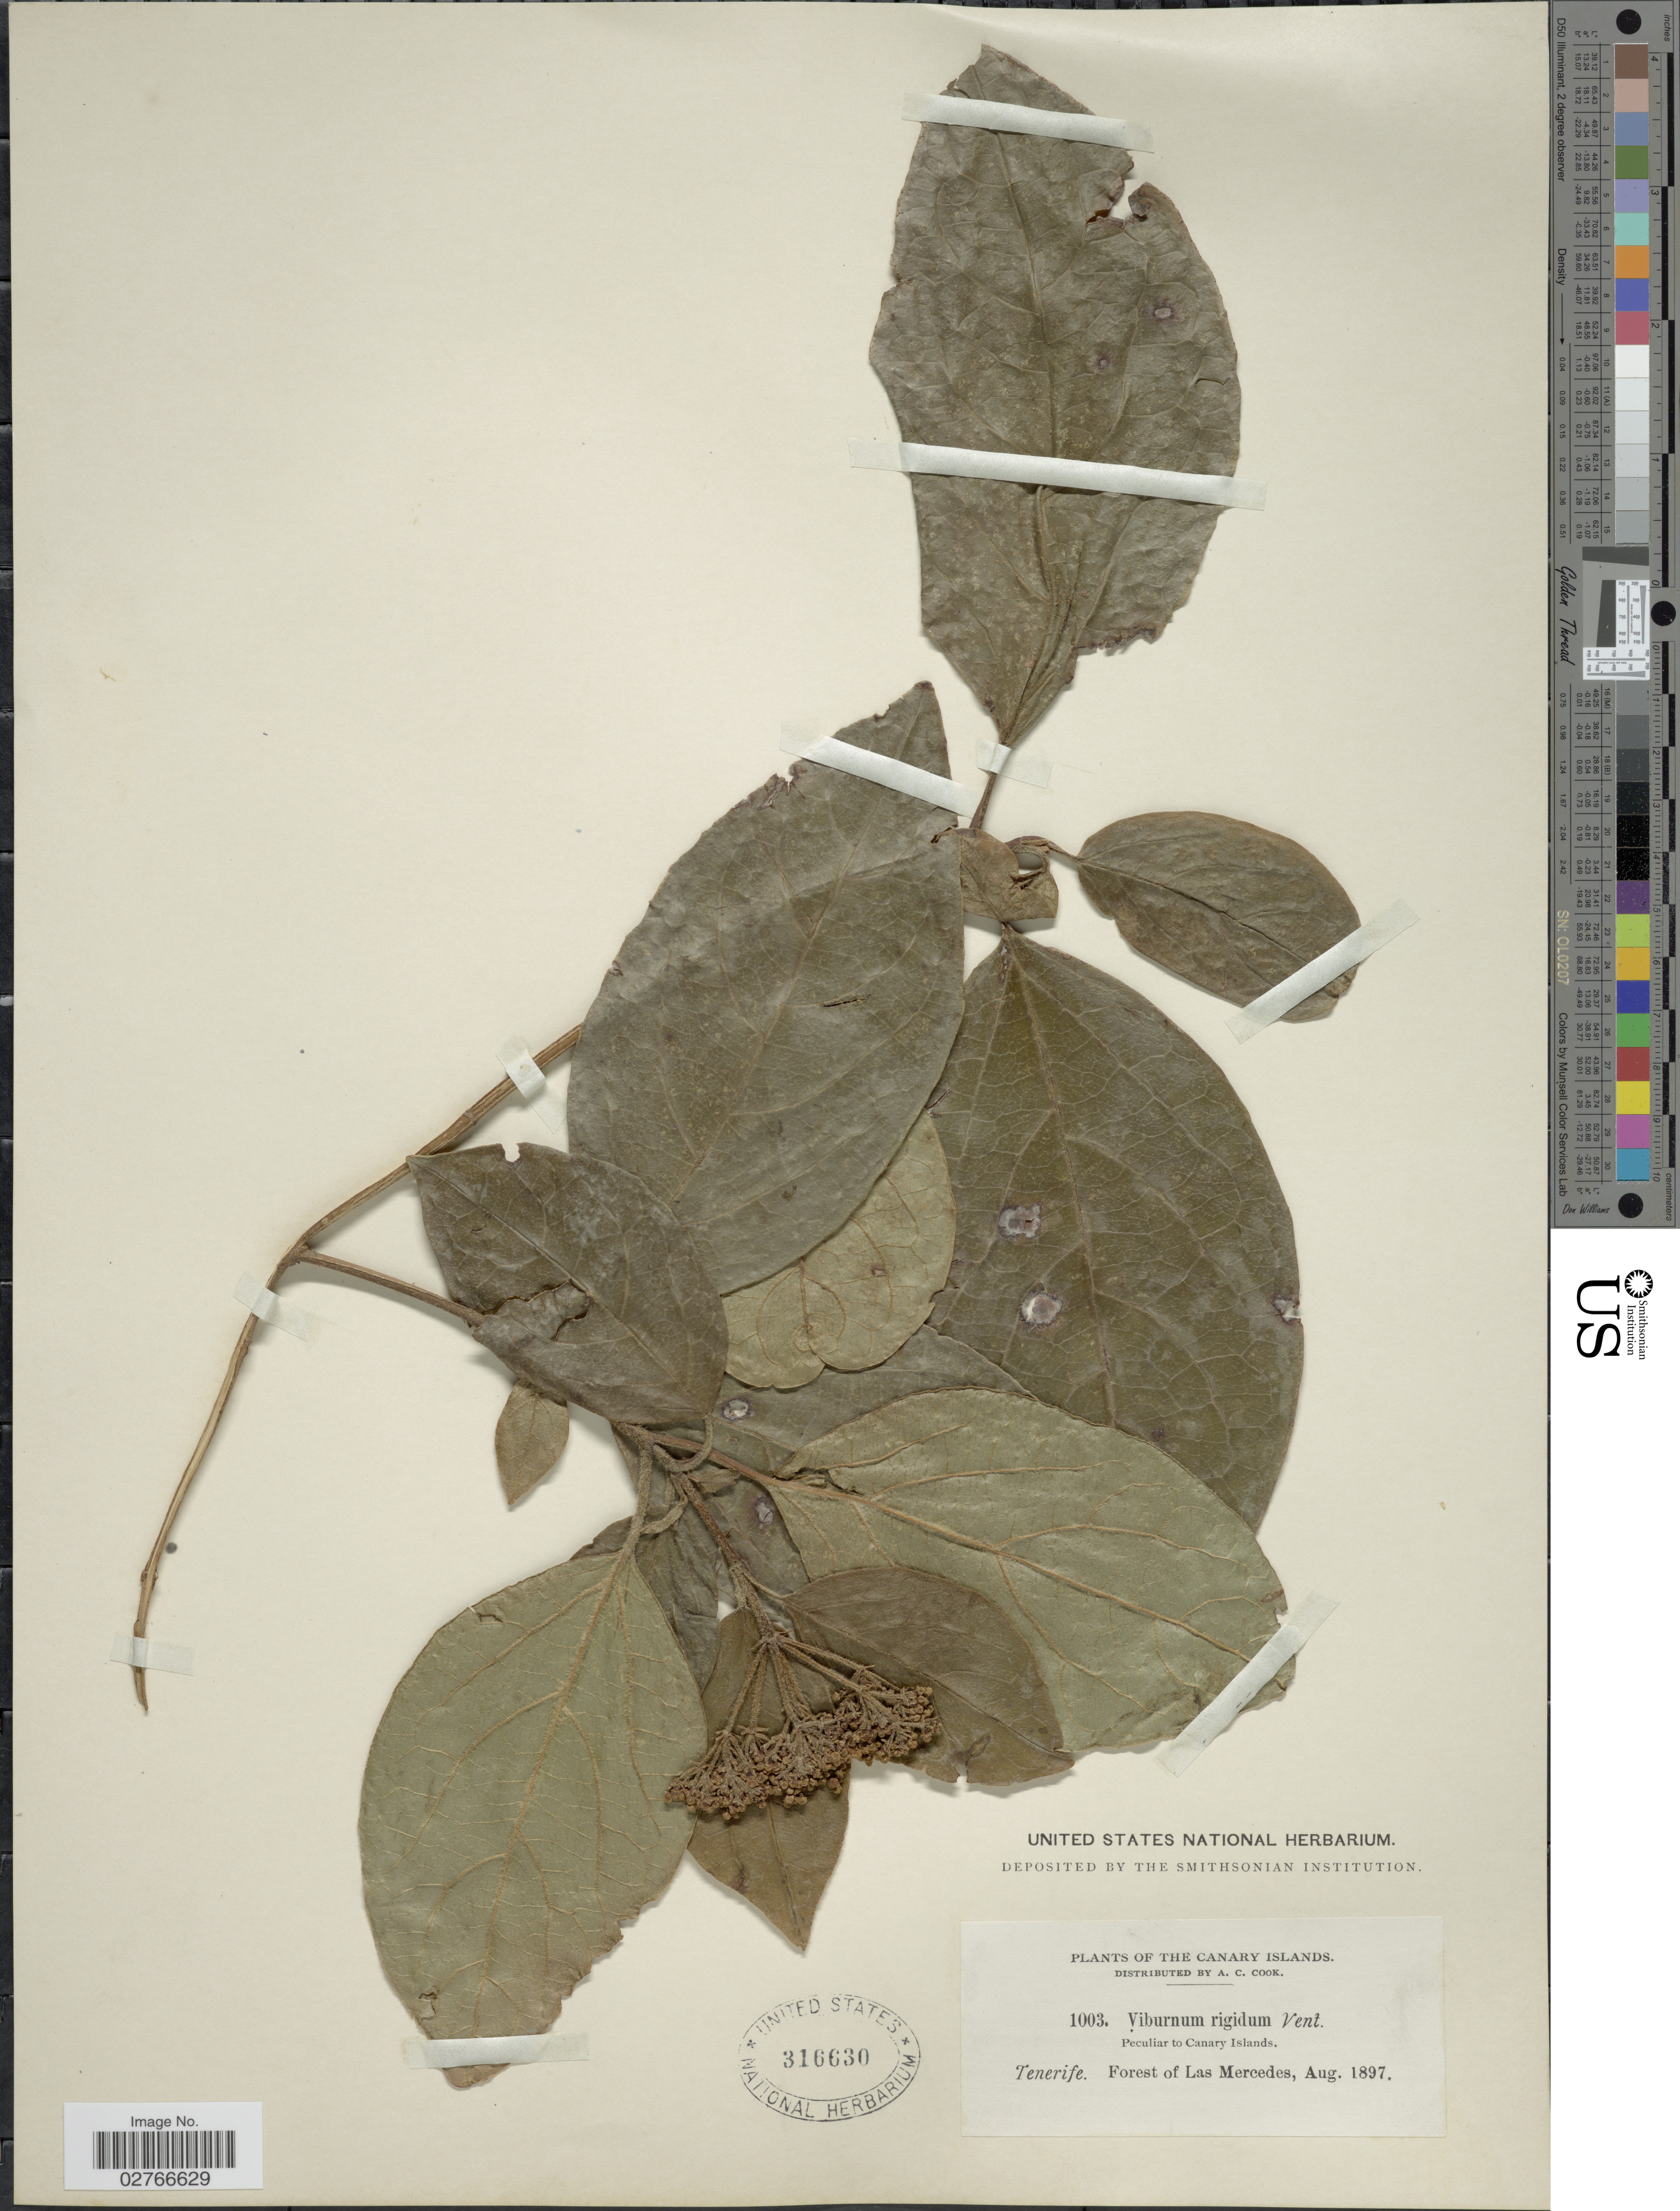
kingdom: Plantae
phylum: Tracheophyta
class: Magnoliopsida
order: Dipsacales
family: Viburnaceae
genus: Viburnum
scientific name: Viburnum rigidum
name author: Vent.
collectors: Alice C. Cook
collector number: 1003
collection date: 1897-08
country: Spain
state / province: Canarias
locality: Canary Islands. Teneriffe: Forest of Las Mercedes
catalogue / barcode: US 316630